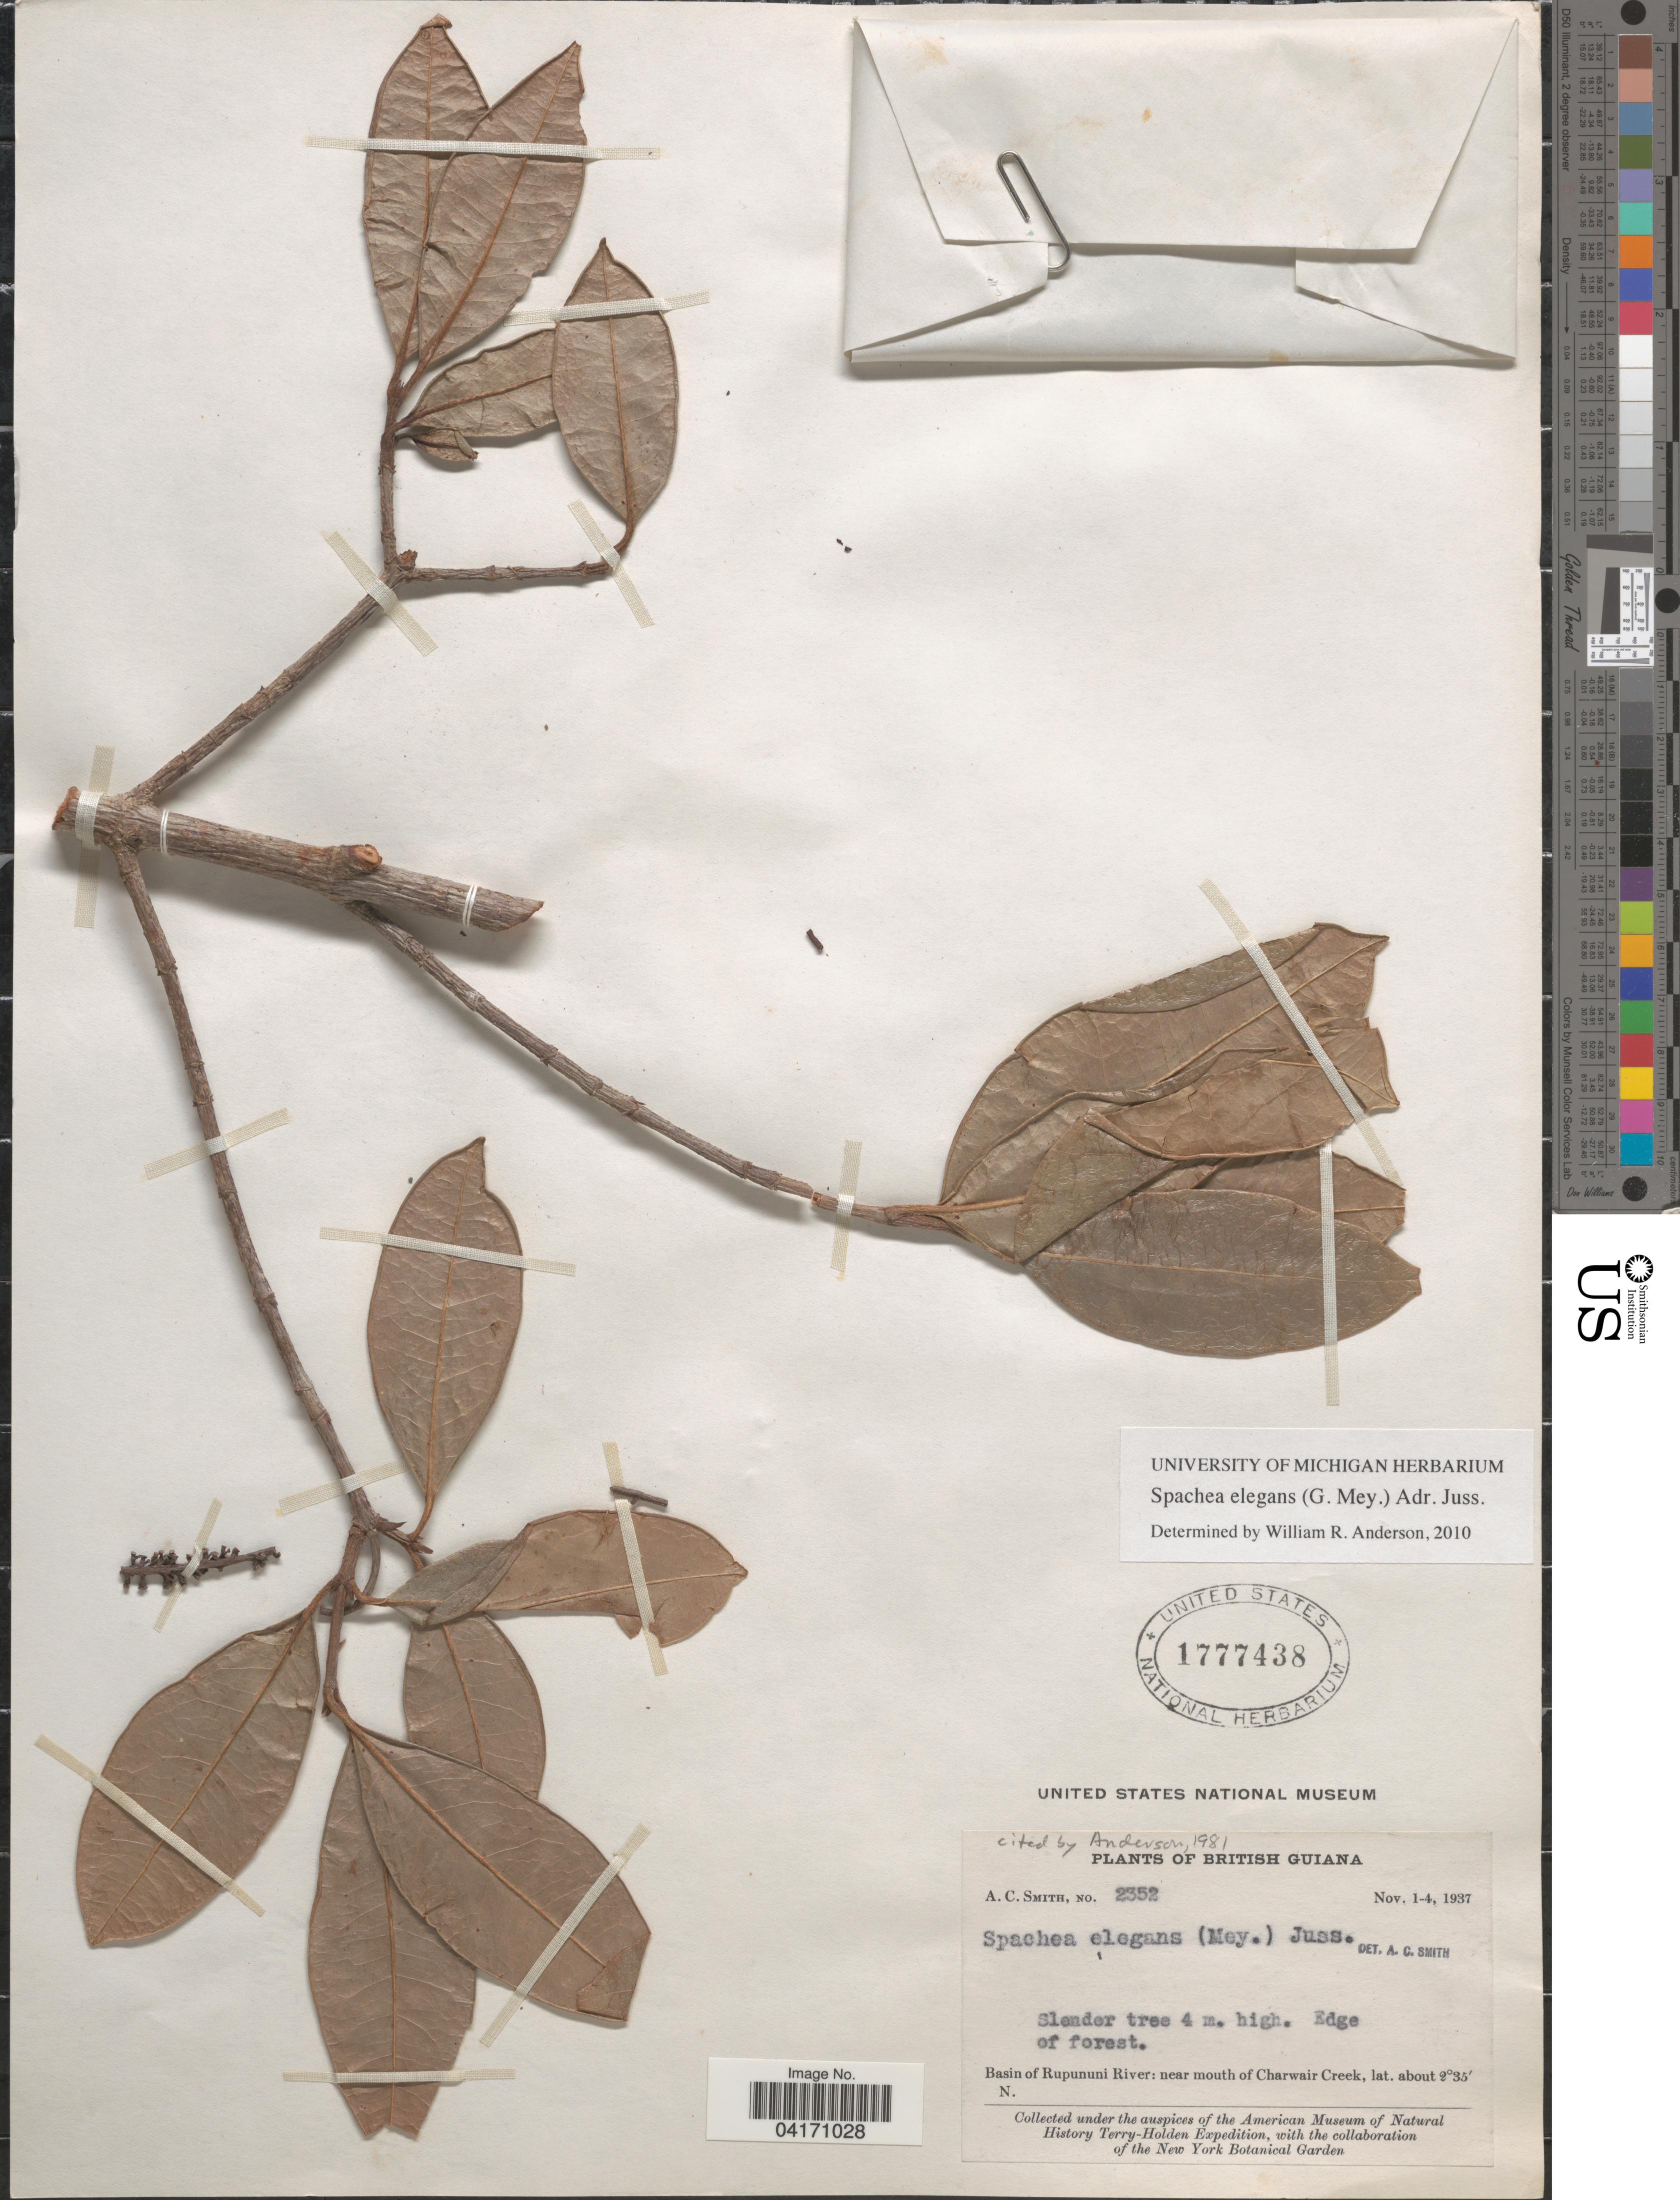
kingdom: Plantae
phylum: Tracheophyta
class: Magnoliopsida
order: Malpighiales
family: Malpighiaceae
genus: Spachea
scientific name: Spachea elegans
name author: A. Juss.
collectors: A. C. Smith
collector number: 2352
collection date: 1937-11-01/1937-11-04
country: Guyana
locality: British Guiana. Basin of Rupununi River: near mouth of Charwair Creek.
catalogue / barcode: US 1777438